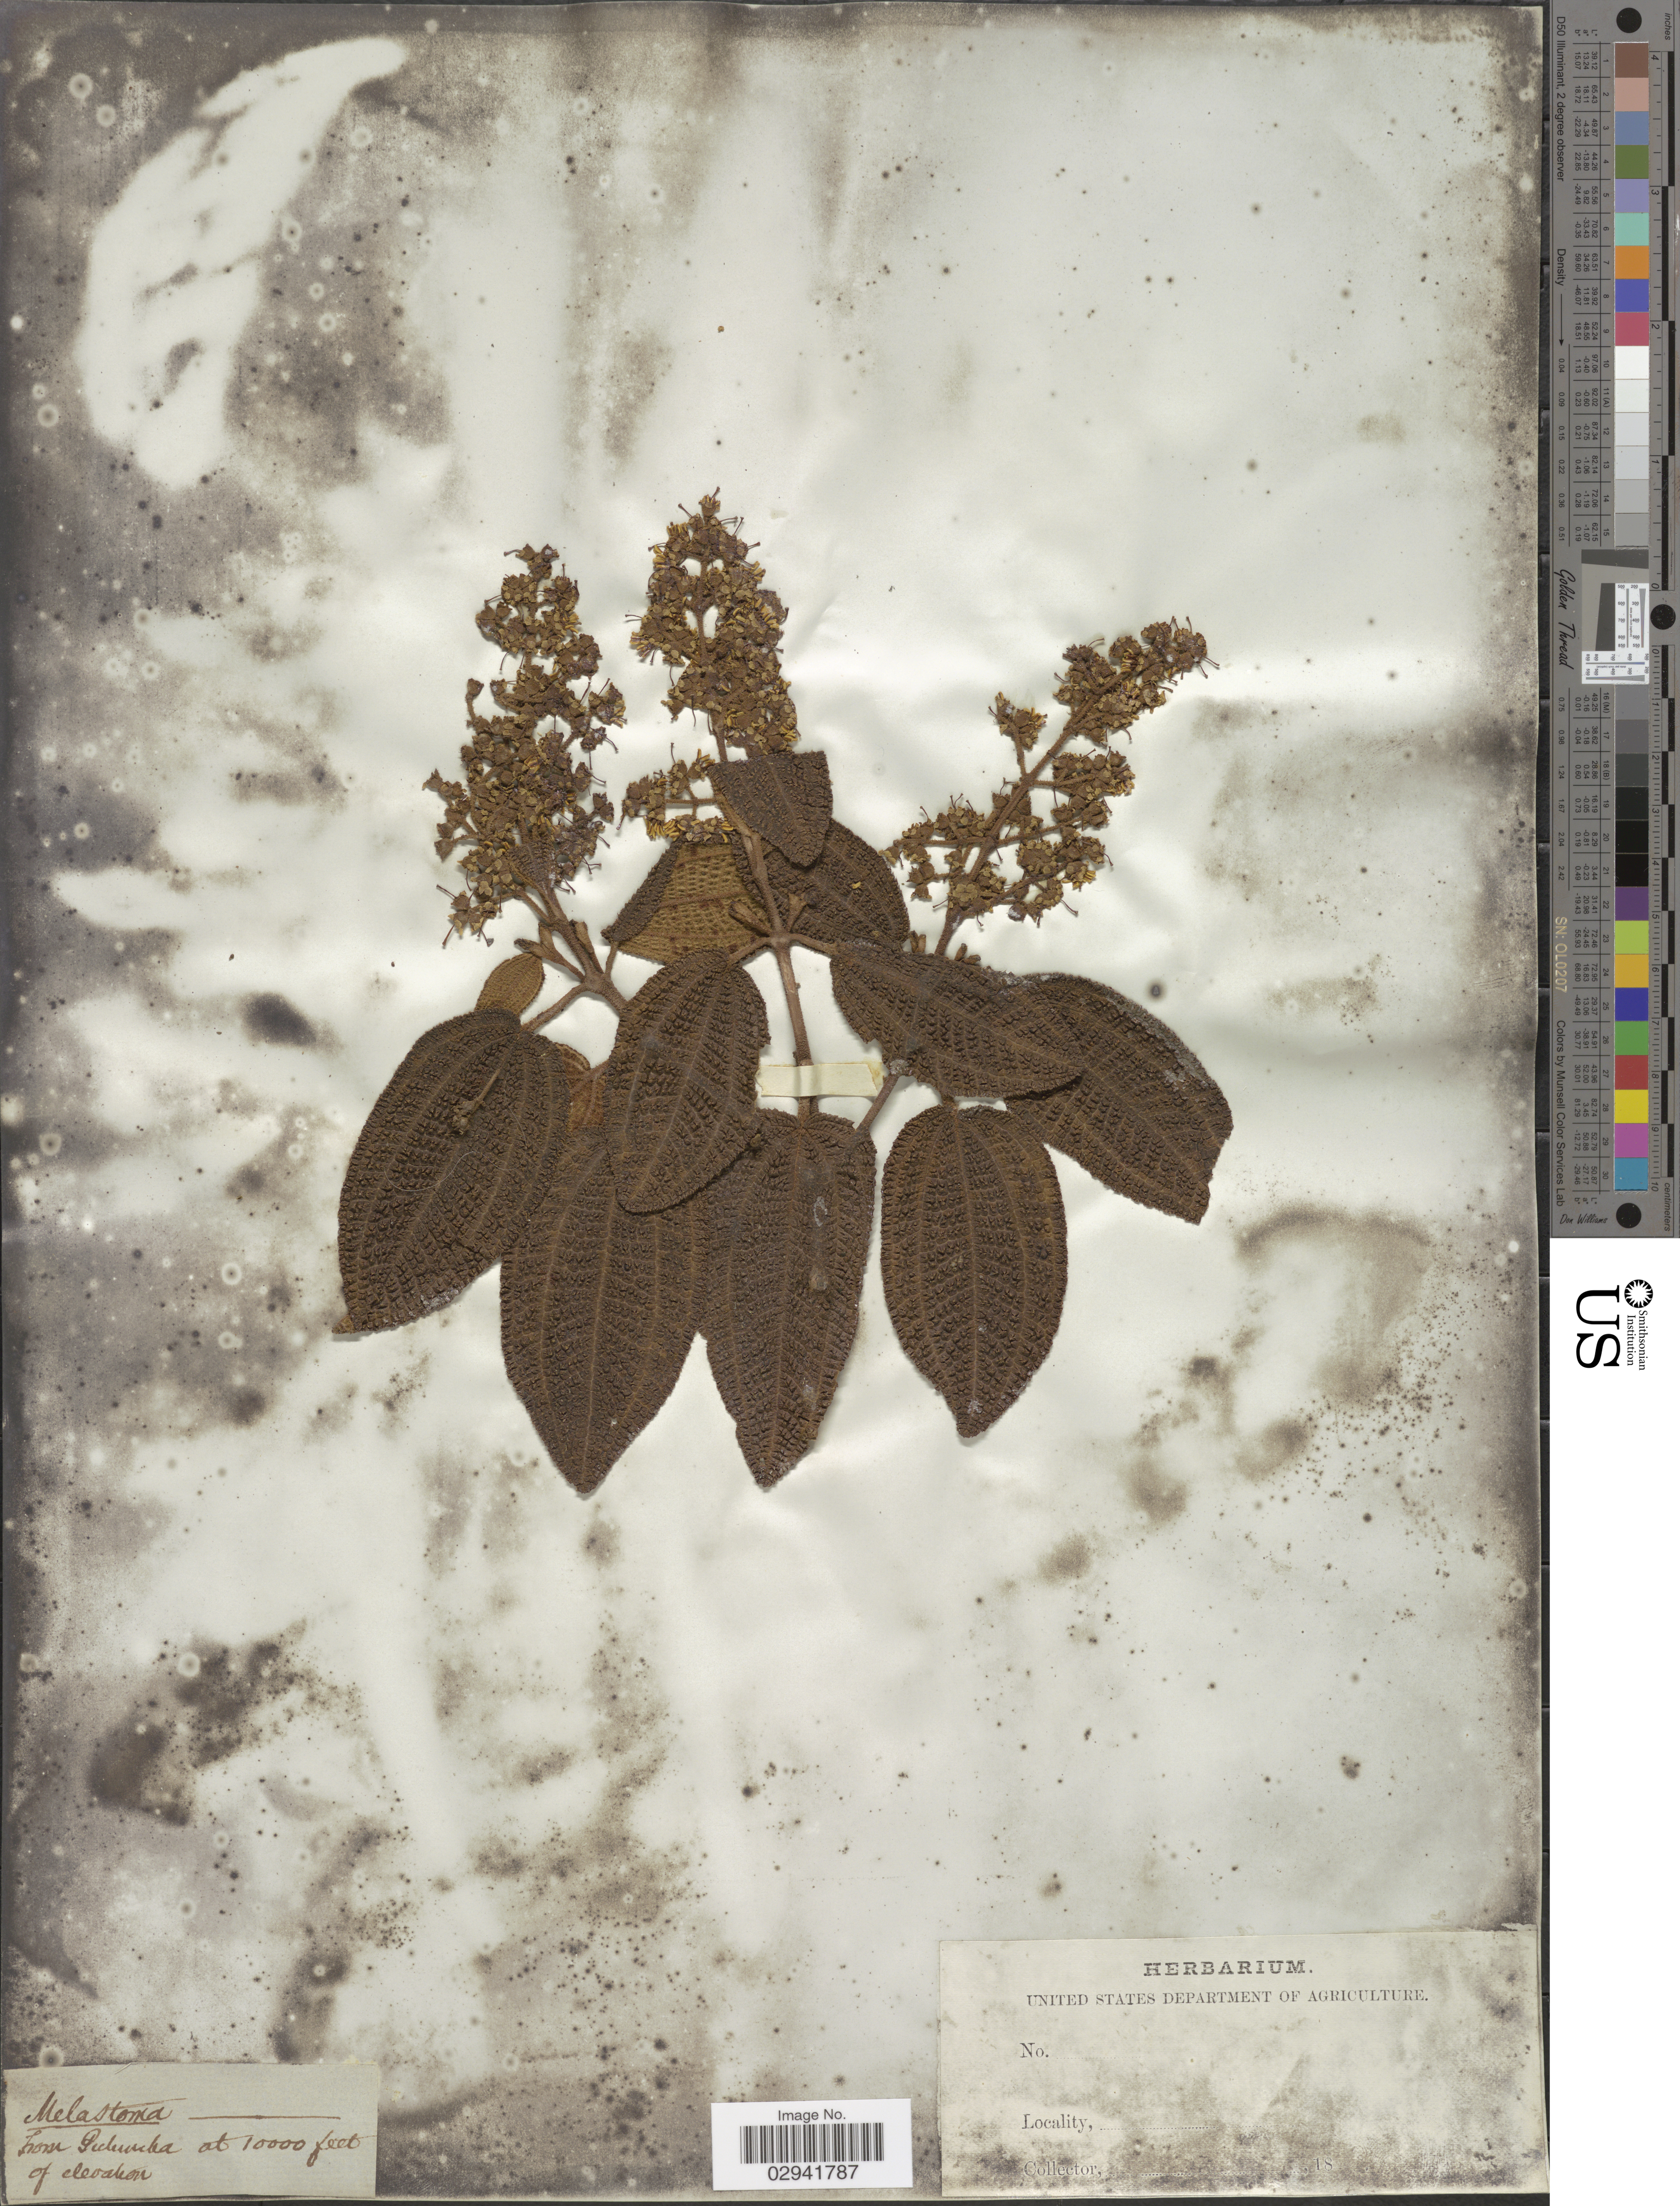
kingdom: Plantae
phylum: Tracheophyta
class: Magnoliopsida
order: Myrtales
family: Melastomataceae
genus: Miconia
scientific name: Miconia papillosa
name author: (Desr.) Naudin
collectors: ex herb. U. S. Department of Agriculture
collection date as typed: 18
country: Ecuador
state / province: Pichincha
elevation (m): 3048